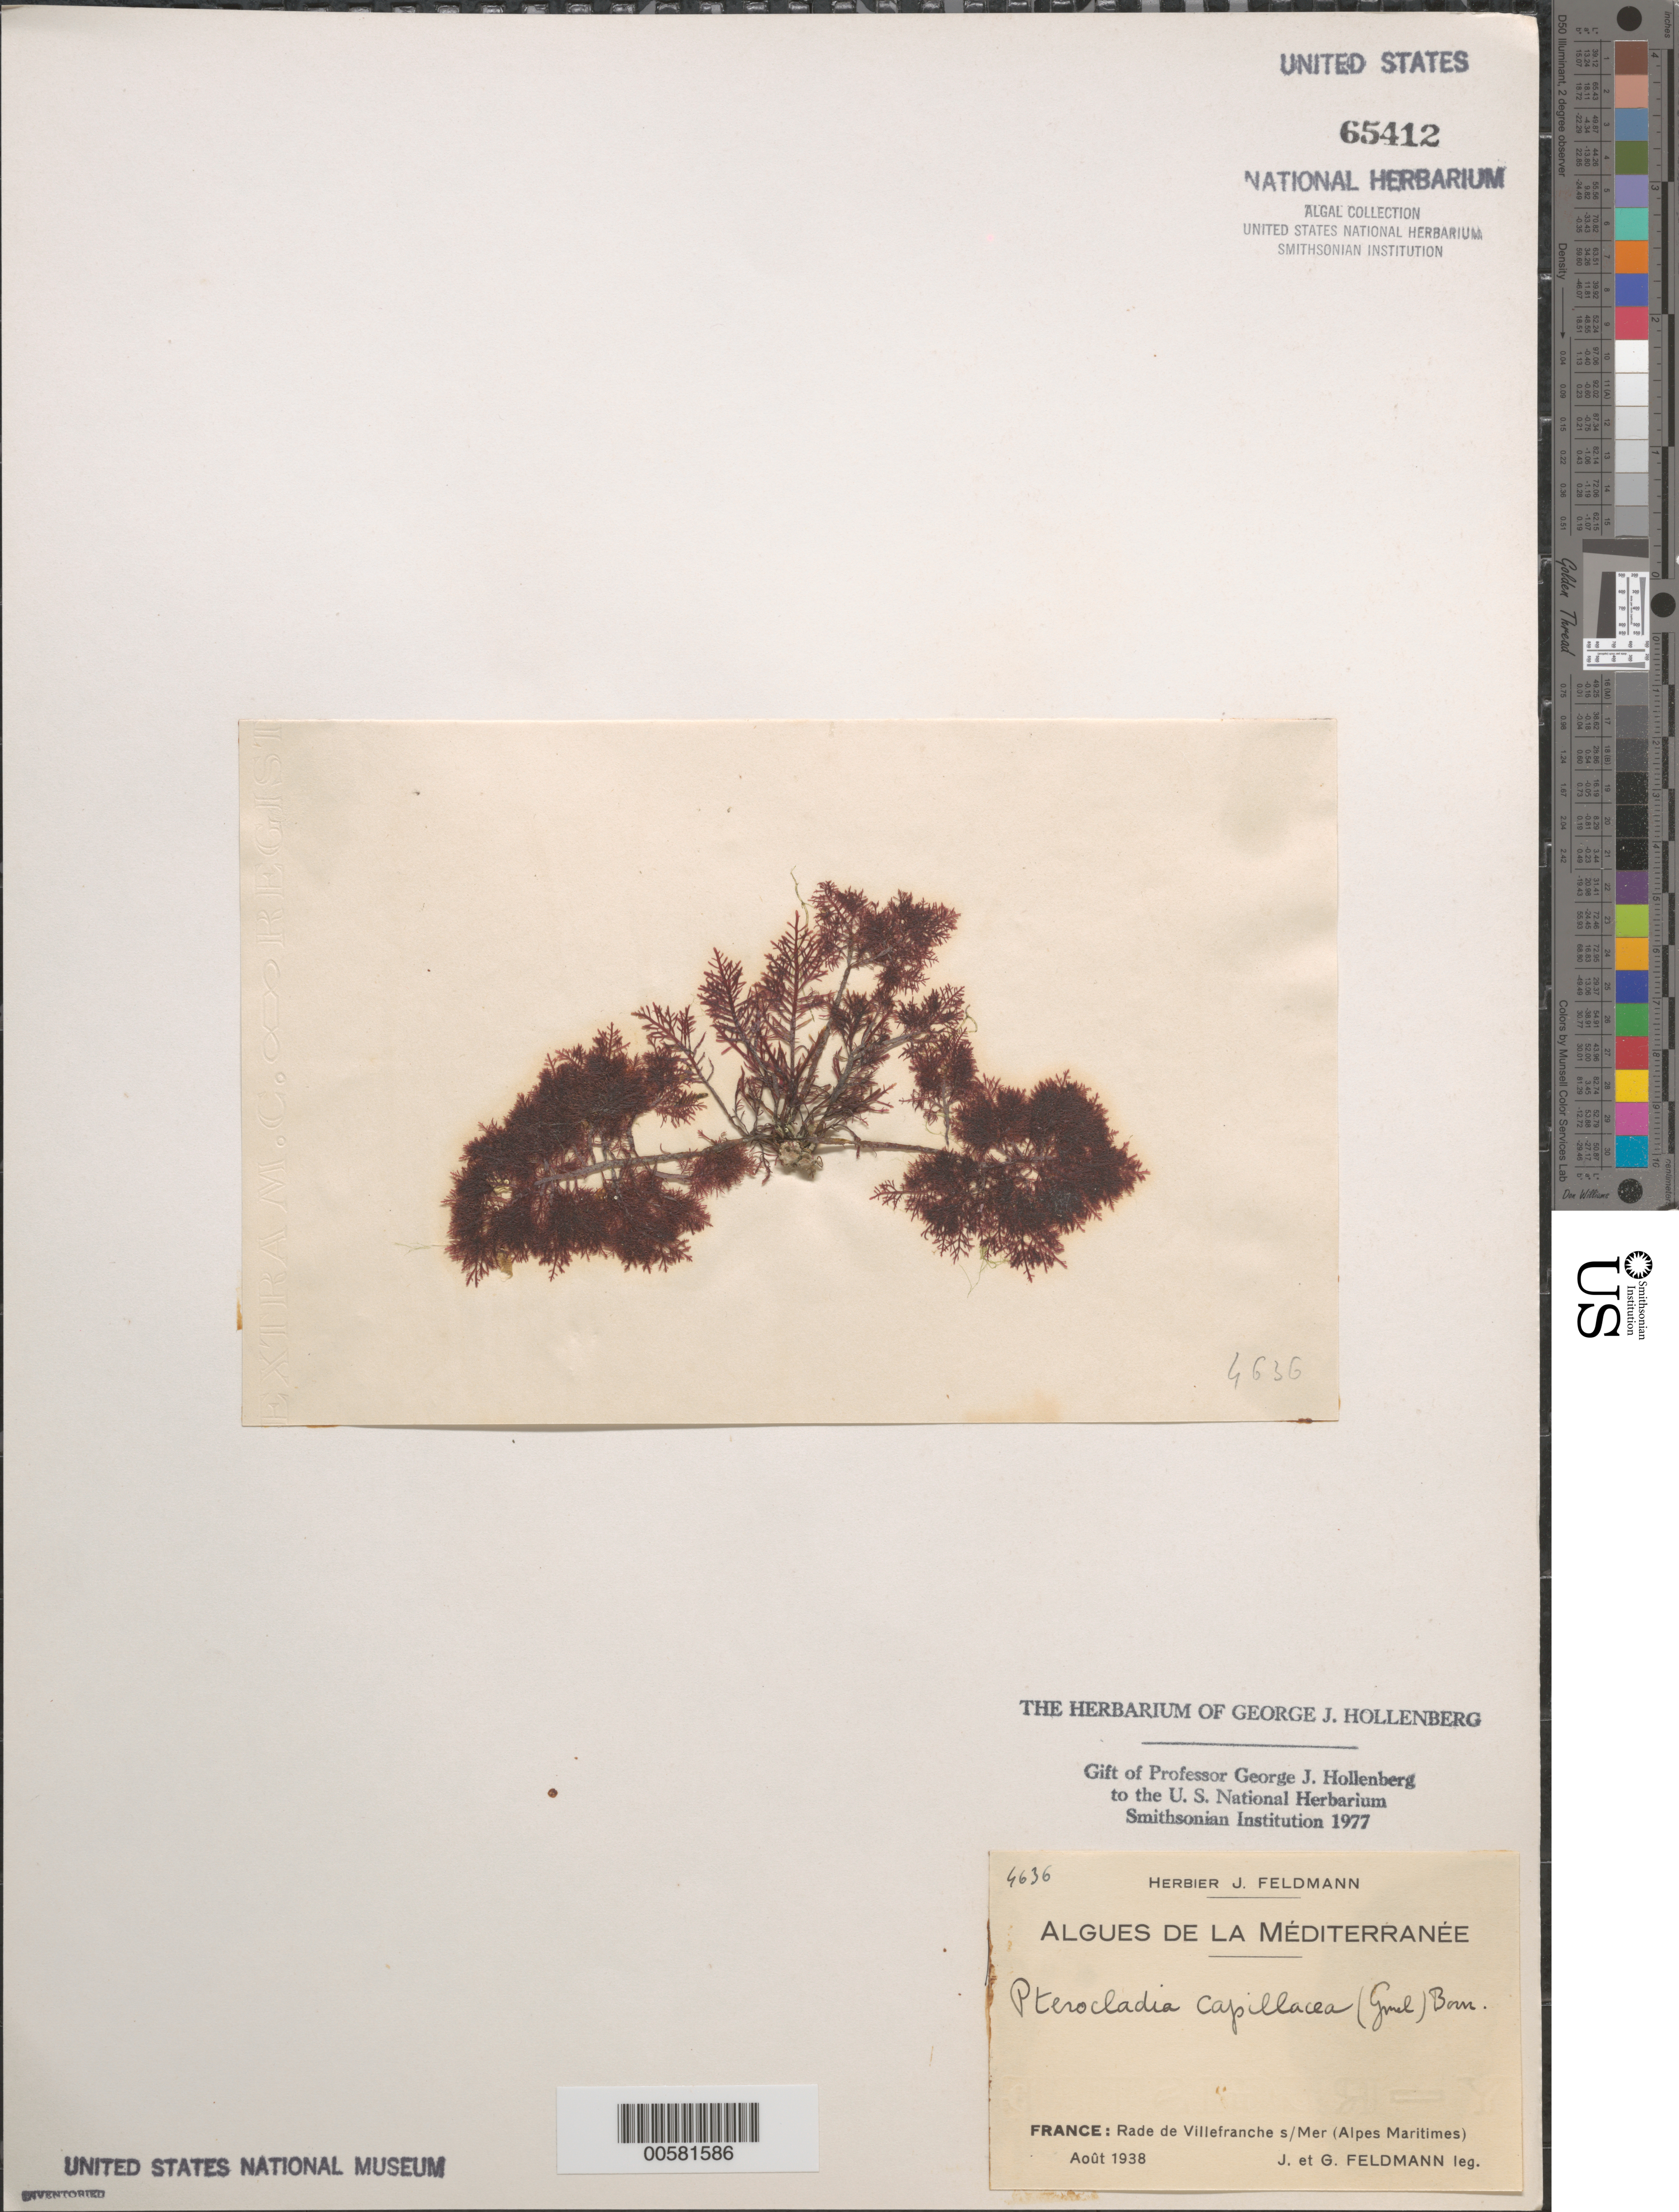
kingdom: Plantae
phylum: Rhodophyta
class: Florideophyceae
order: Gelidiales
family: Pterocladiaceae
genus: Pterocladiella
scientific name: Pterocladiella capillacea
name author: (S.G. Gmel.) Santelices & Hommers.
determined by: Algae name updating Project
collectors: J. Feldmann & G. Feldmann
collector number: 4636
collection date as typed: Aug 1938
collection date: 1938-08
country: France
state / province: Provence-Alpes-Côte d'Azur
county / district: Alpes-Maritimes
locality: Rade de Villefranche sur Mer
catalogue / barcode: US 65412